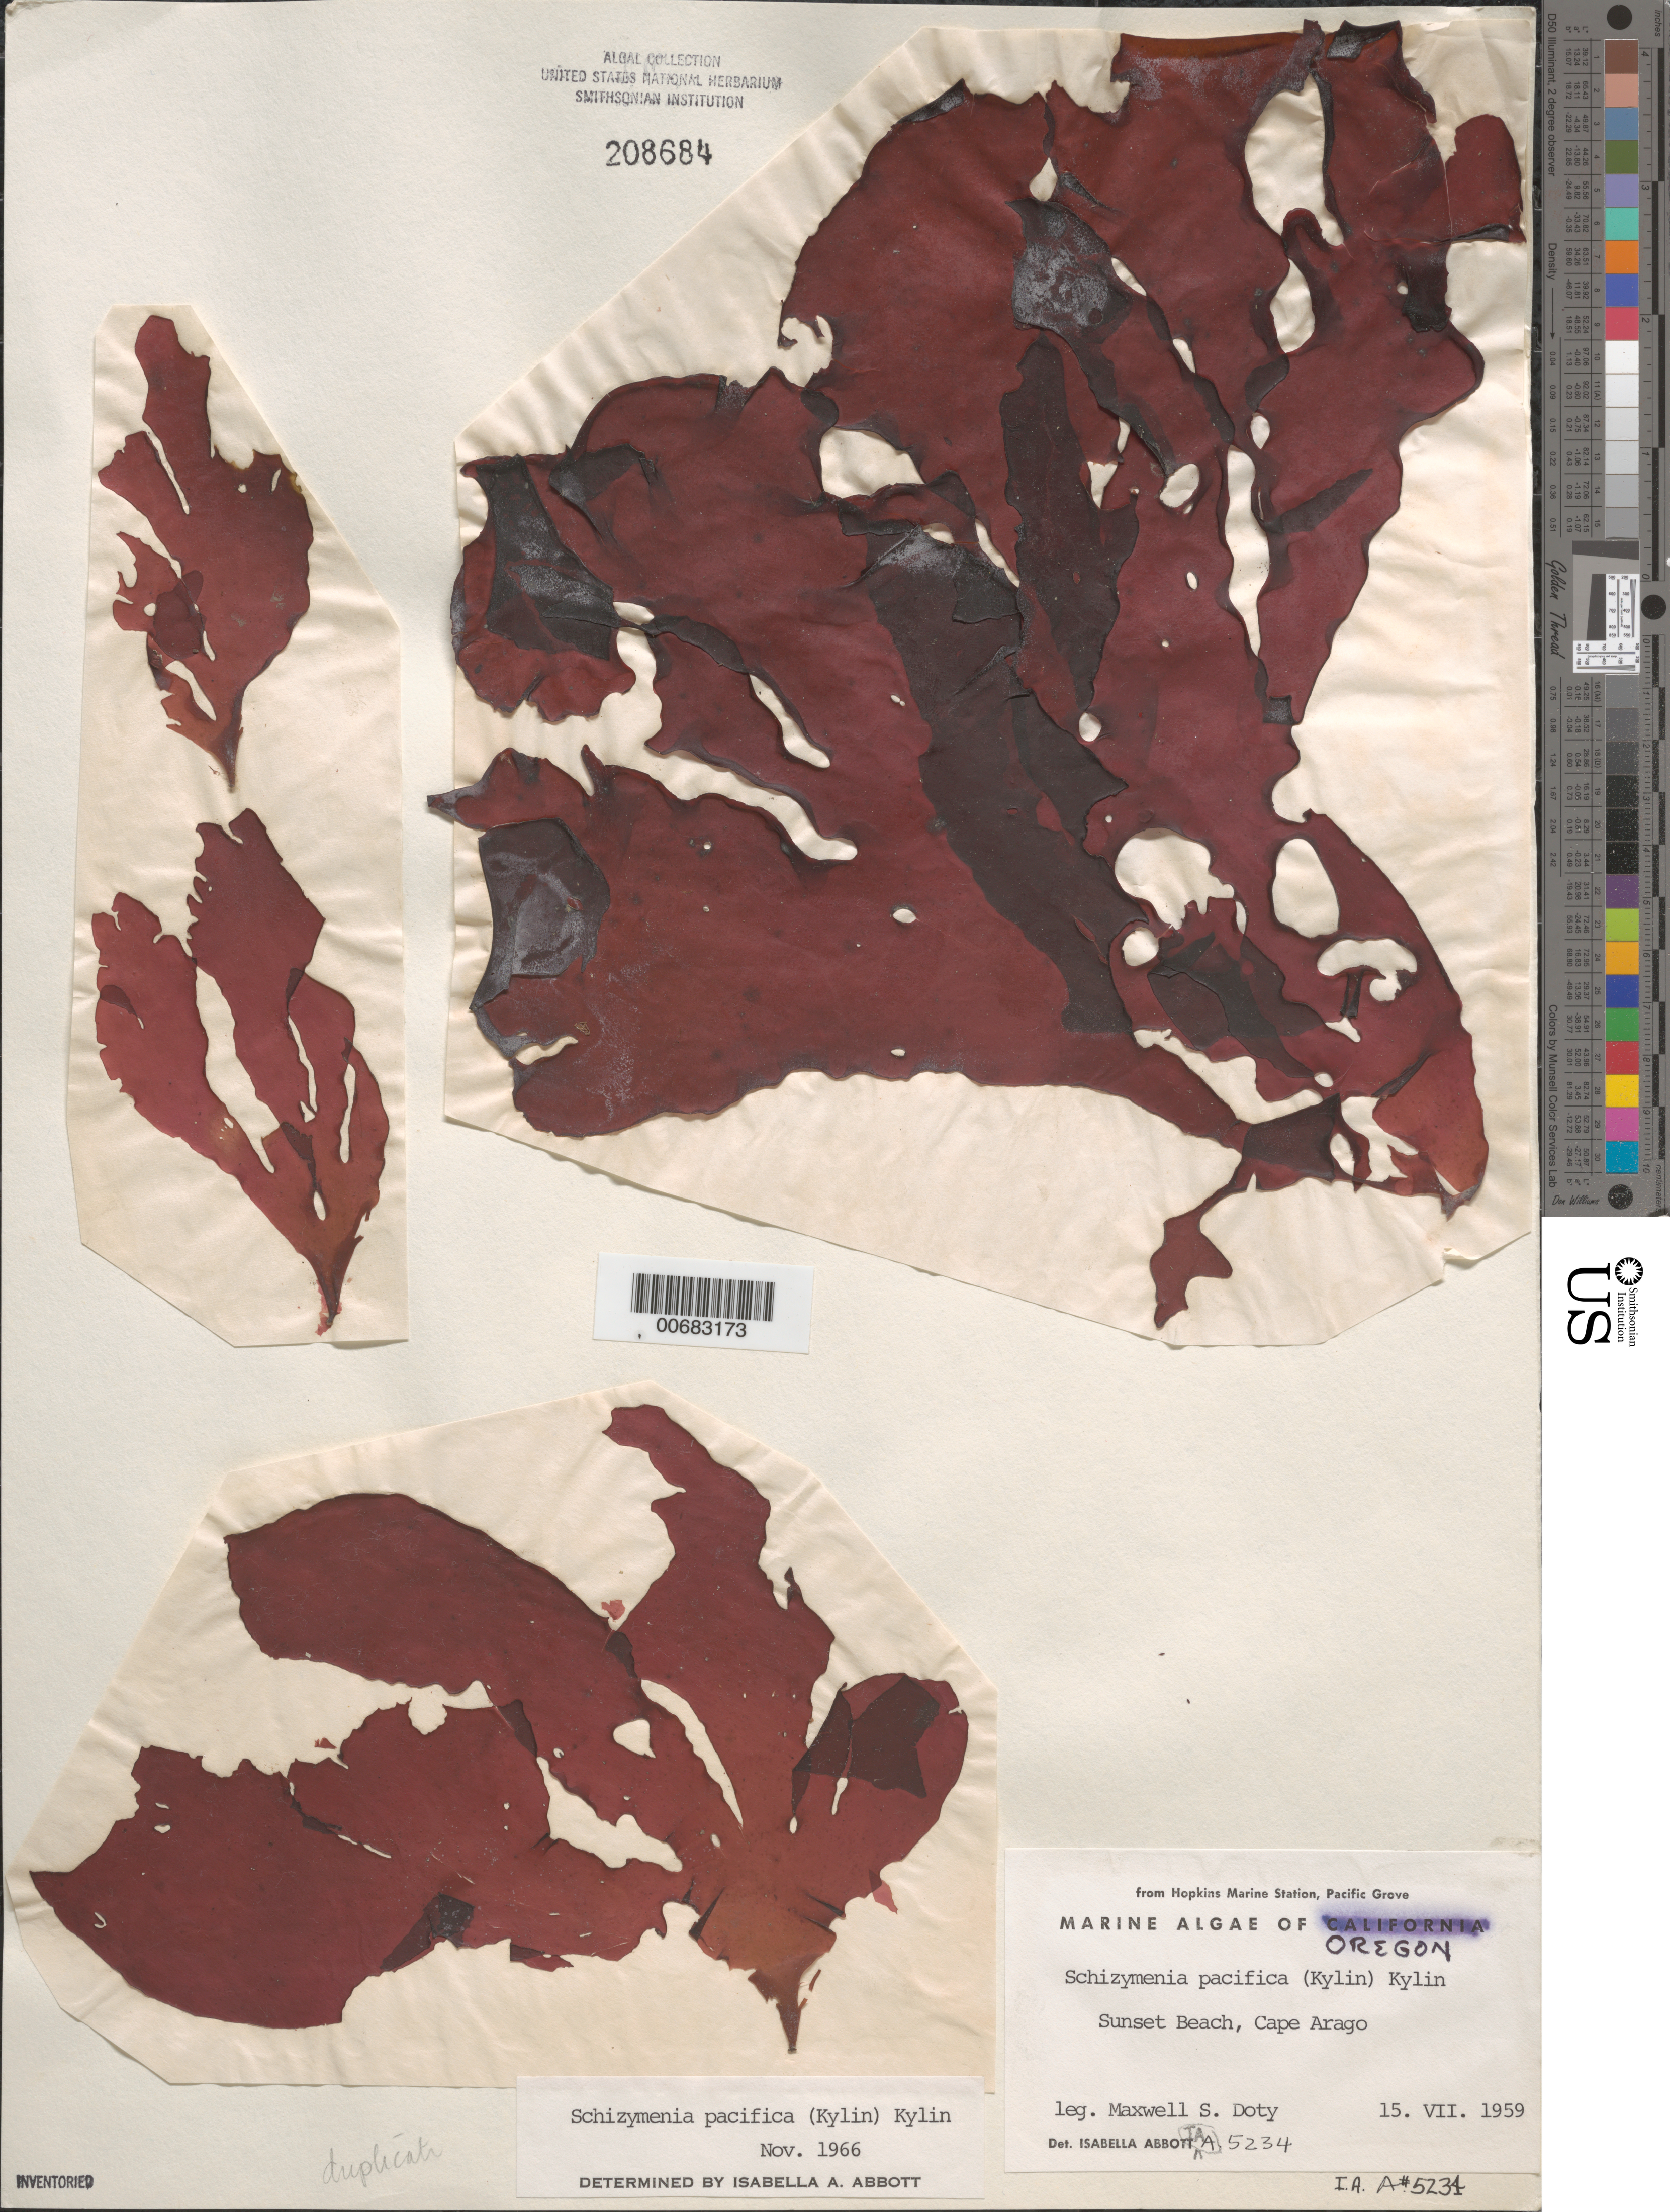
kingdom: Plantae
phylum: Rhodophyta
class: Florideophyceae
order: Nemastomatales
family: Schizymeniaceae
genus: Schizymenia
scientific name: Schizymenia pacifica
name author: (Kylin) Kylin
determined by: Abbott, Isabella A.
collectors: M. S. Doty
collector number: IAA 5234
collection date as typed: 15 Jul 1959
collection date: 1959-07-15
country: United States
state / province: Oregon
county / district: Coos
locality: Sunset Beach, Cape Arago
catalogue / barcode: US 208684